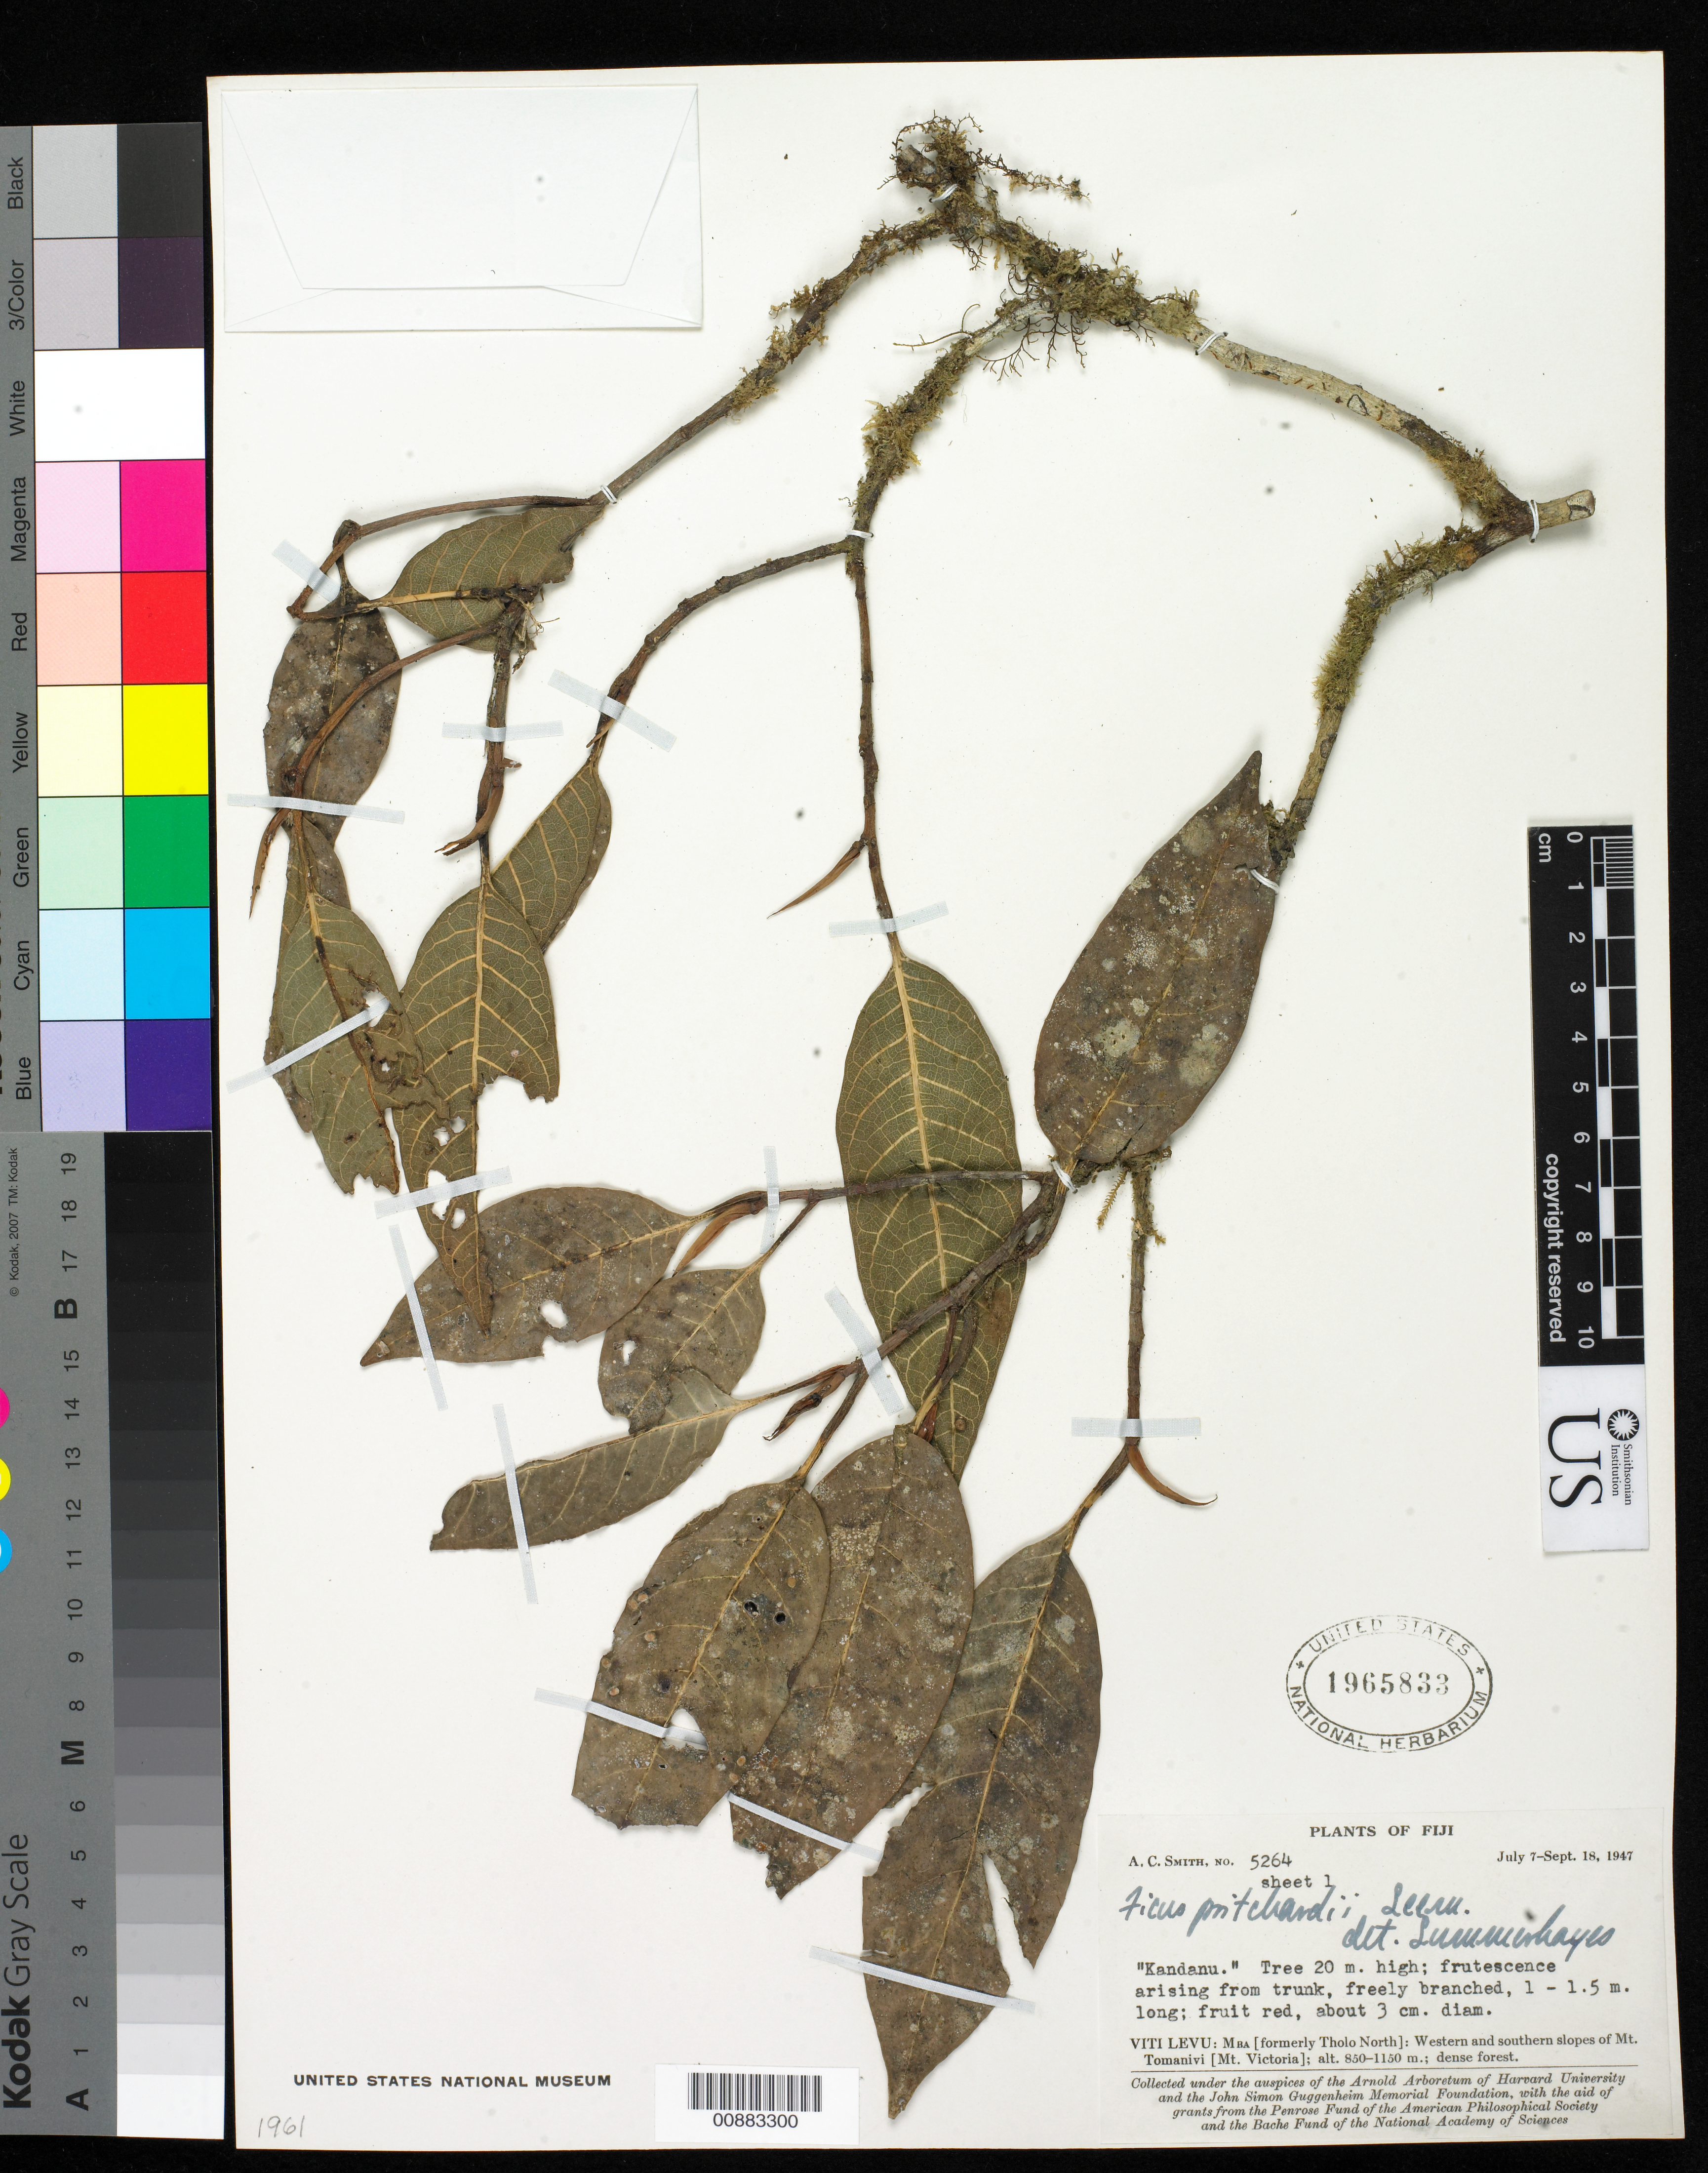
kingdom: Plantae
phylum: Tracheophyta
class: Magnoliopsida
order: Rosales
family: Moraceae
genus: Ficus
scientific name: Ficus pritchardii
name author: Seem.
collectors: A. C. Smith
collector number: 5264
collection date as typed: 07 Jul 1947 to 18 Sep 1947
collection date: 1947-07-07/1947-09-18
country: Fiji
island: Viti Levu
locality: Mba (formerly Tholo North): Western and southern slopes of Mt. Tomanivi (Mt. Victoria).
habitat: Dense forest.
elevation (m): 850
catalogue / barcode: US 1965833